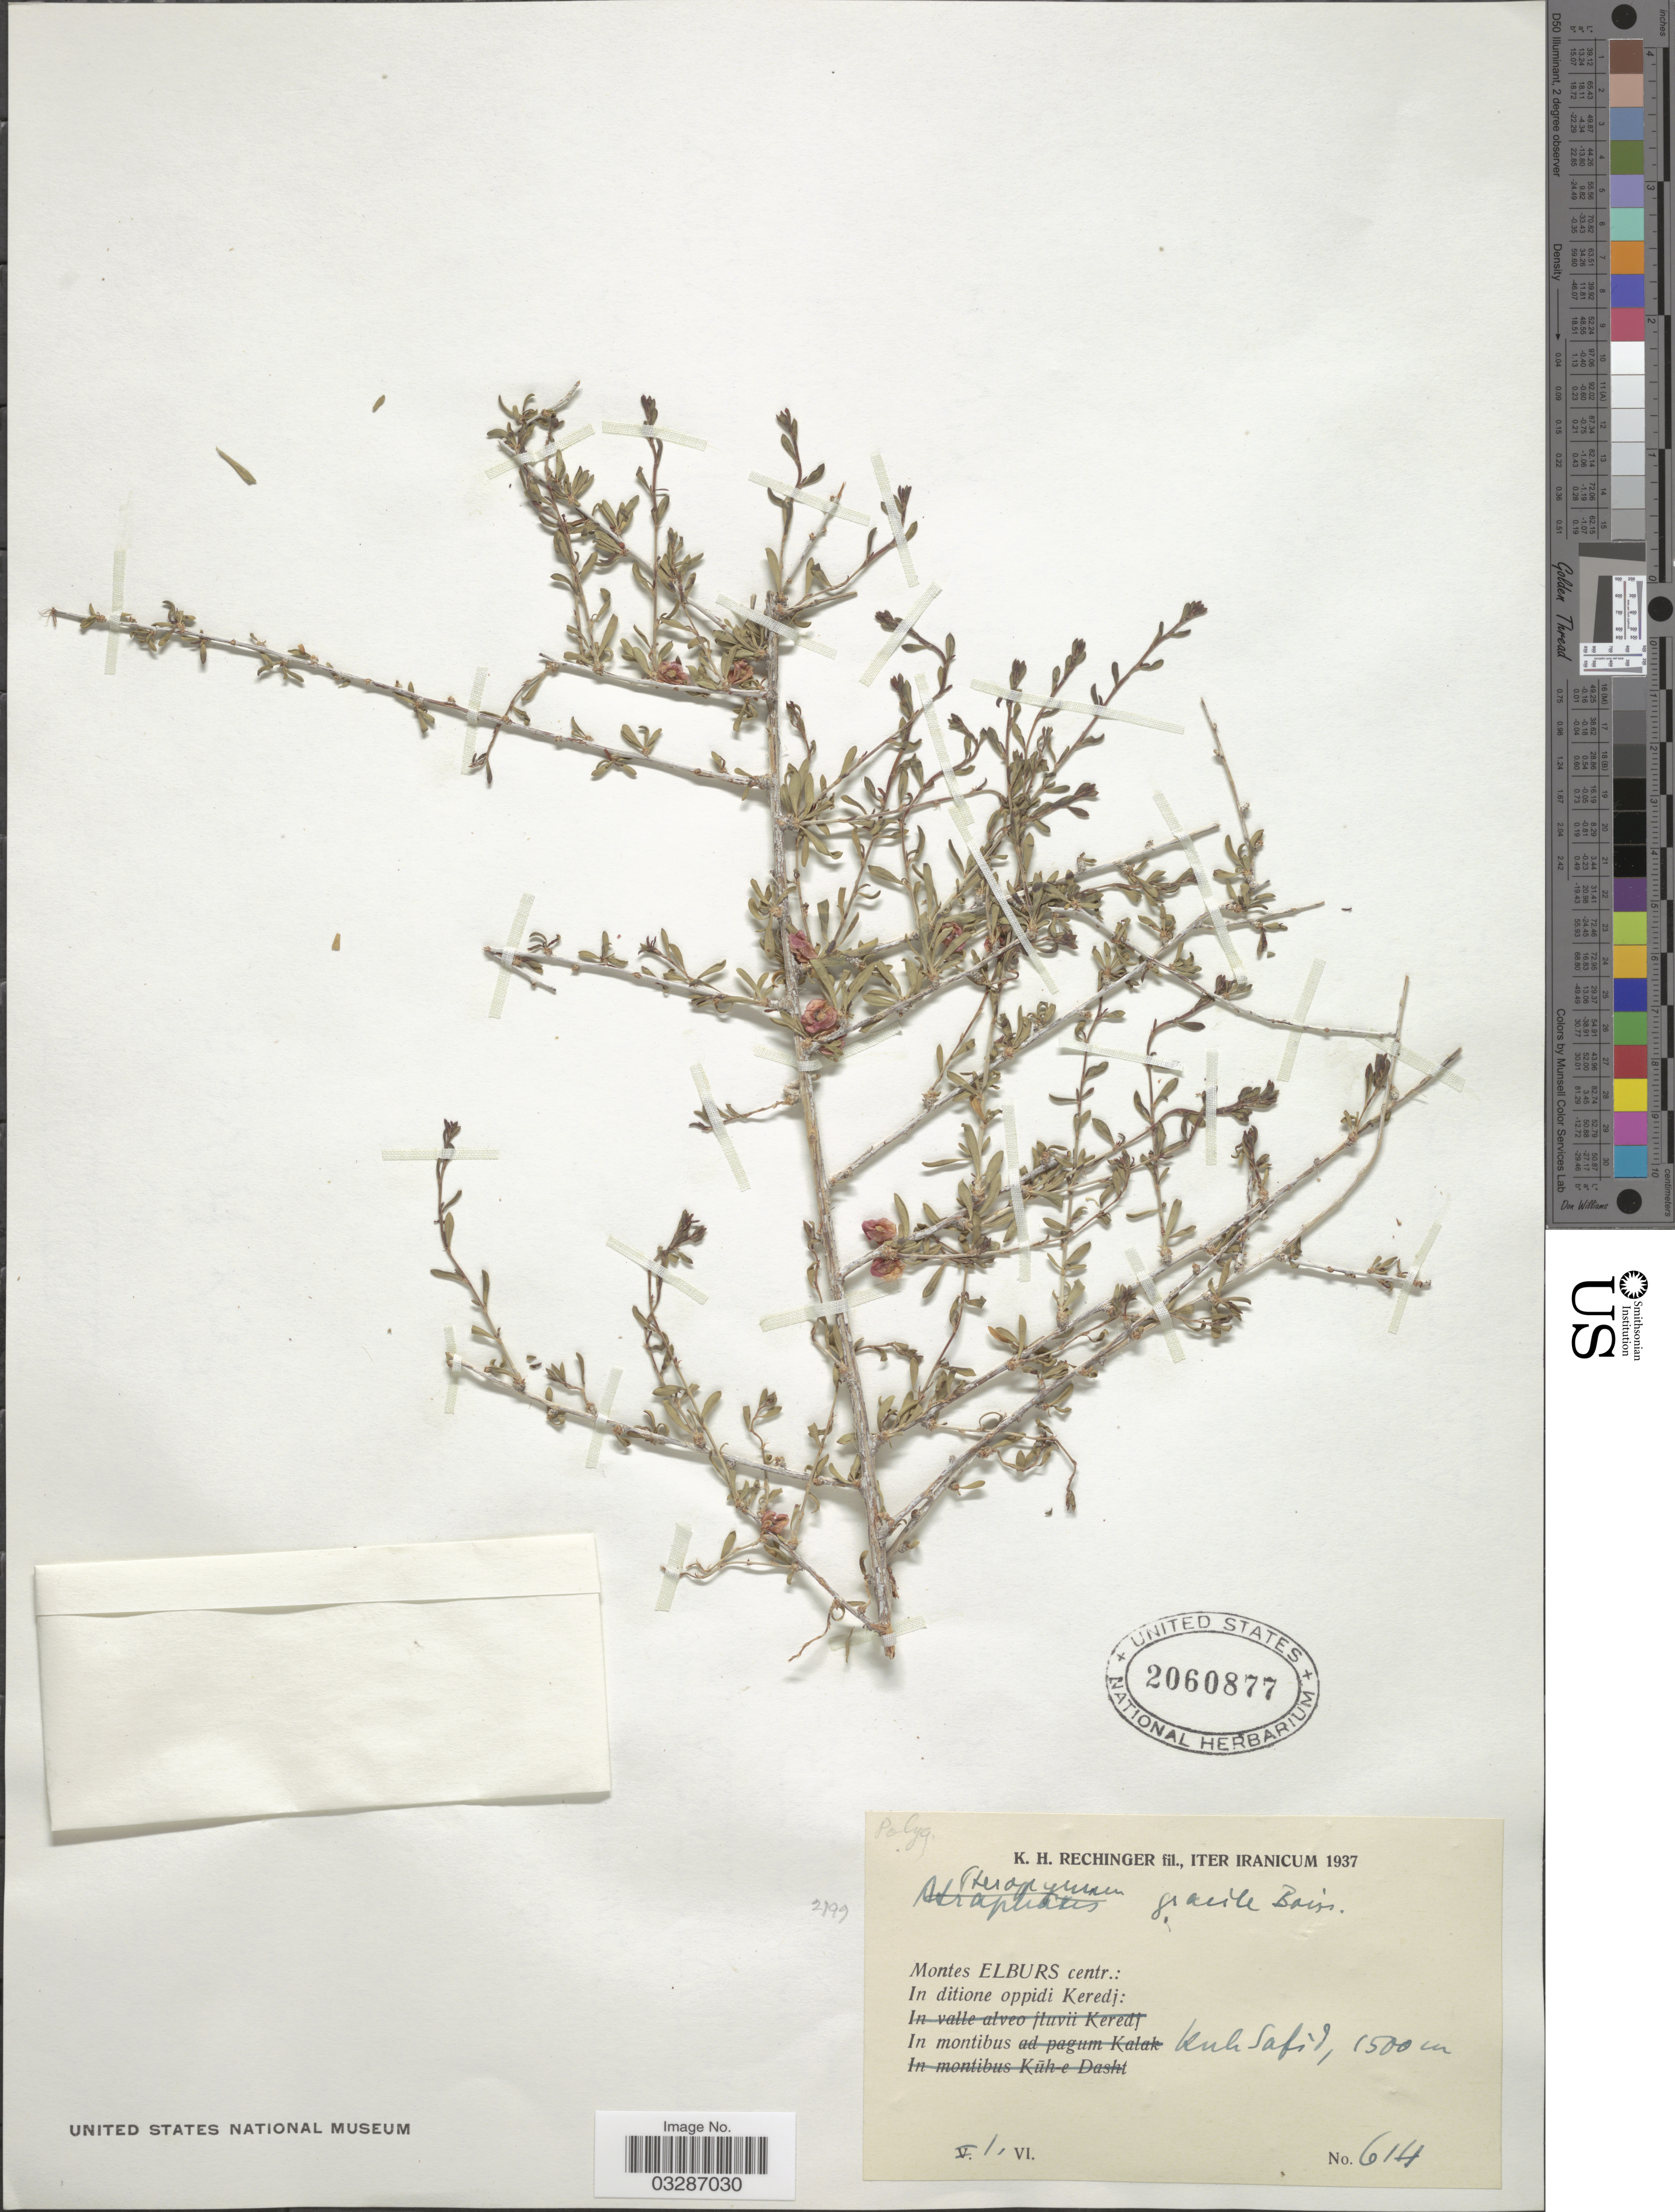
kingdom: Plantae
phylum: Tracheophyta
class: Magnoliopsida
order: Caryophyllales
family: Polygonaceae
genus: Pteropyrum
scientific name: Pteropyrum gracile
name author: Boiss.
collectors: K. H. Rechinger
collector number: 614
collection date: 1937-05/1937-06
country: Iran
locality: Montes Elburs centr.: In ditione oppidi Keredj: In montibus Kuk Safid [interpreted].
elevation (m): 1500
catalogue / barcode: US 2060877